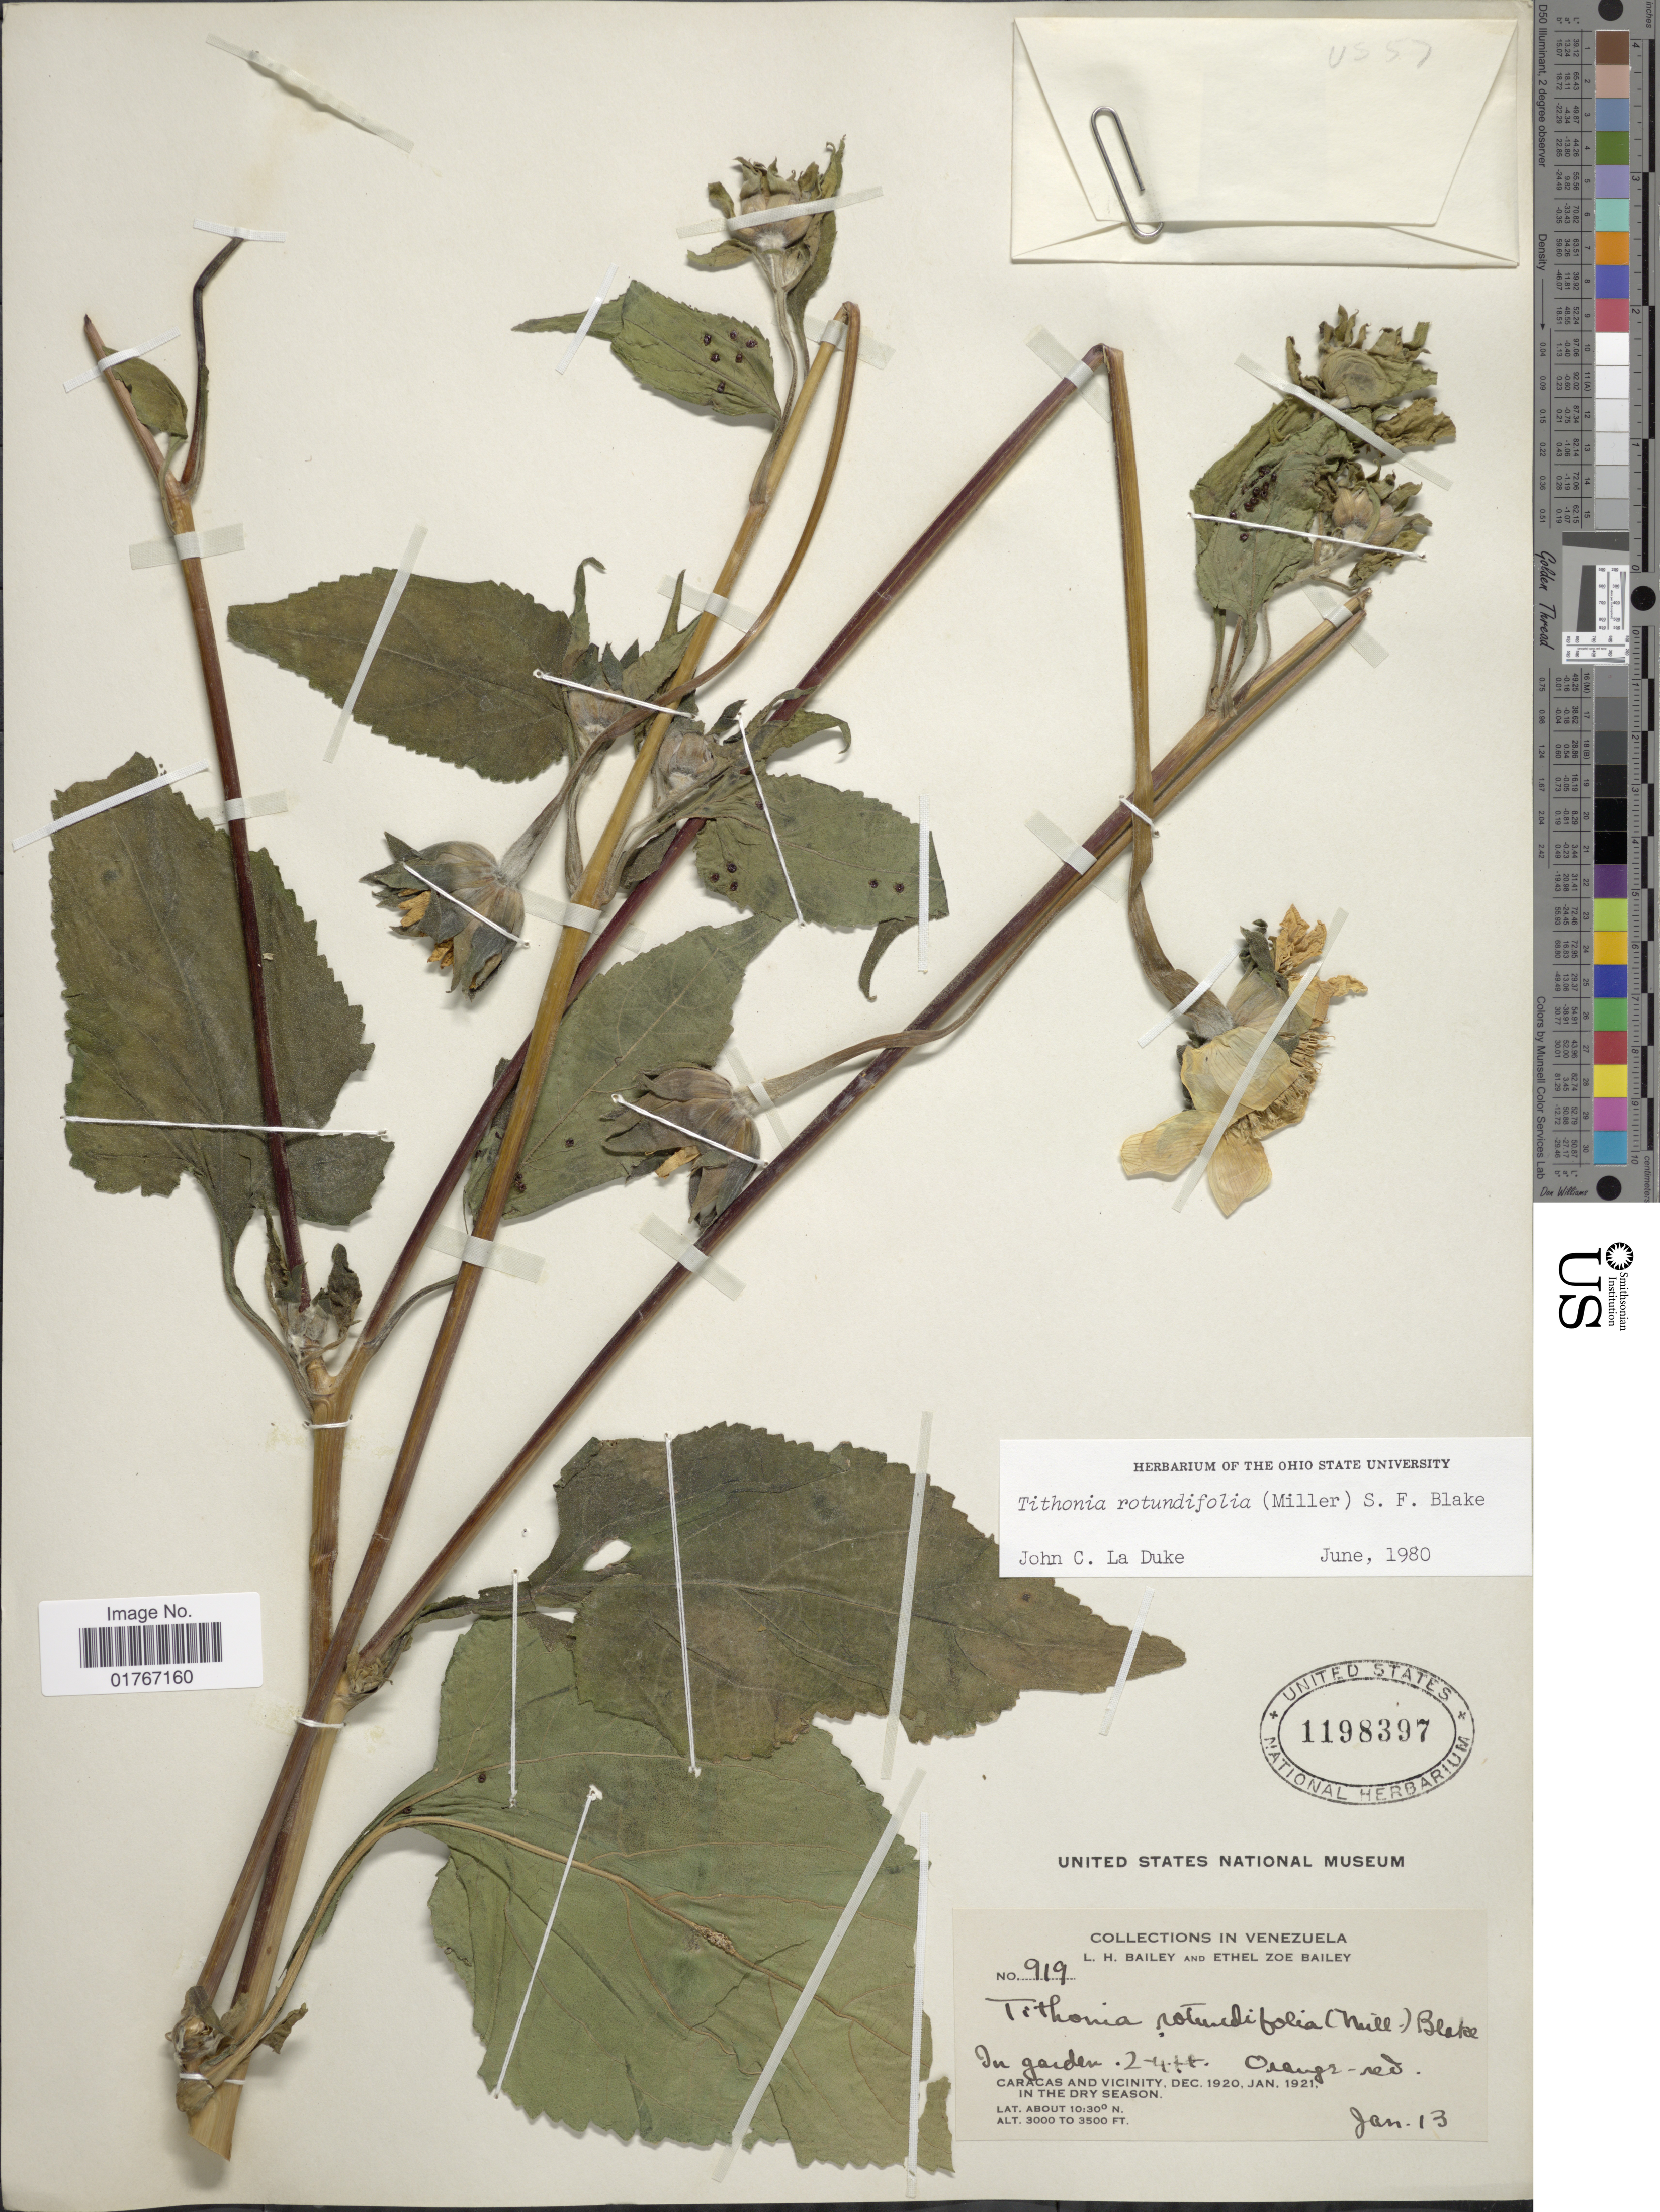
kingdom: Plantae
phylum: Tracheophyta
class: Magnoliopsida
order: Asterales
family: Asteraceae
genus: Tithonia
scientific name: Tithonia rotundifolia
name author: (Mill.) S.F. Blake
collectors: L. H. Bailey & E. Z. Bailey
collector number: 919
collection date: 1921-01-13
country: Venezuela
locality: Caracas and vicinity, in the dry season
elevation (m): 1067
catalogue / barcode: US 1198397